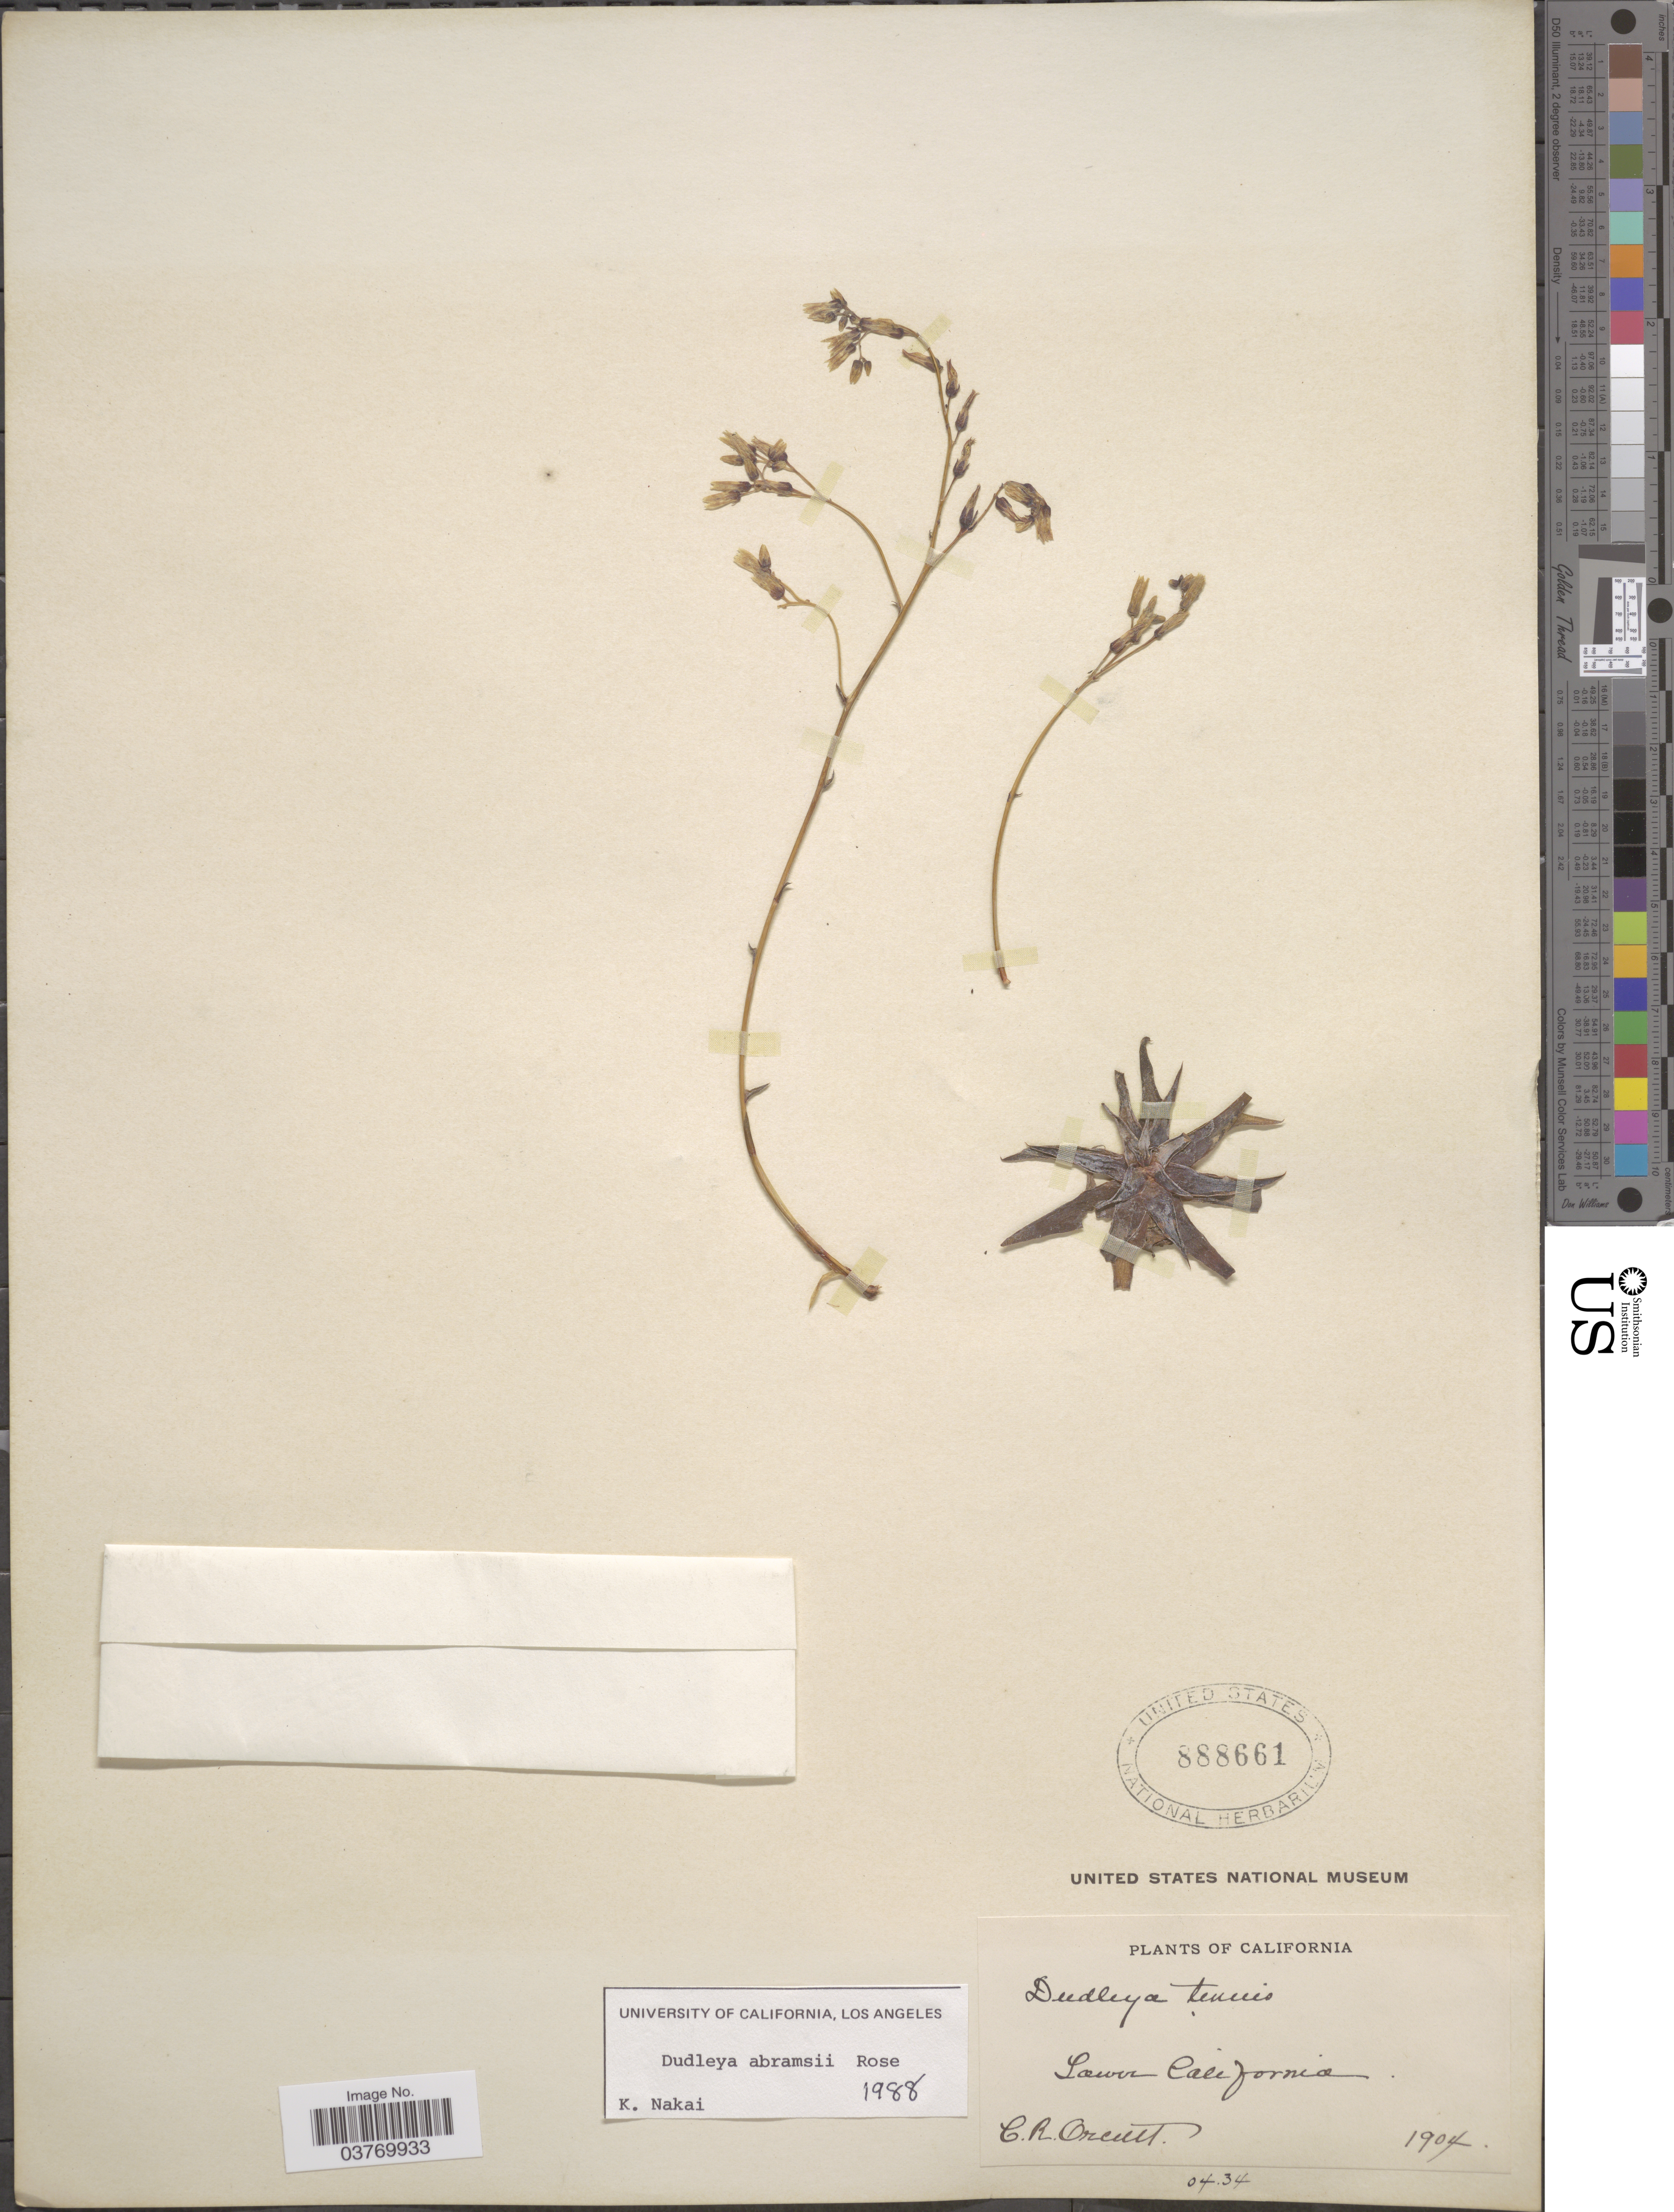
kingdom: Plantae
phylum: Tracheophyta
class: Magnoliopsida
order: Saxifragales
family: Crassulaceae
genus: Dudleya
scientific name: Dudleya abramsii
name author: Rose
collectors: C. R. Orcutt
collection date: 1904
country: Mexico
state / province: Baja California Norte / Baja California Sur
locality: Lower California.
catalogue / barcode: US 888661